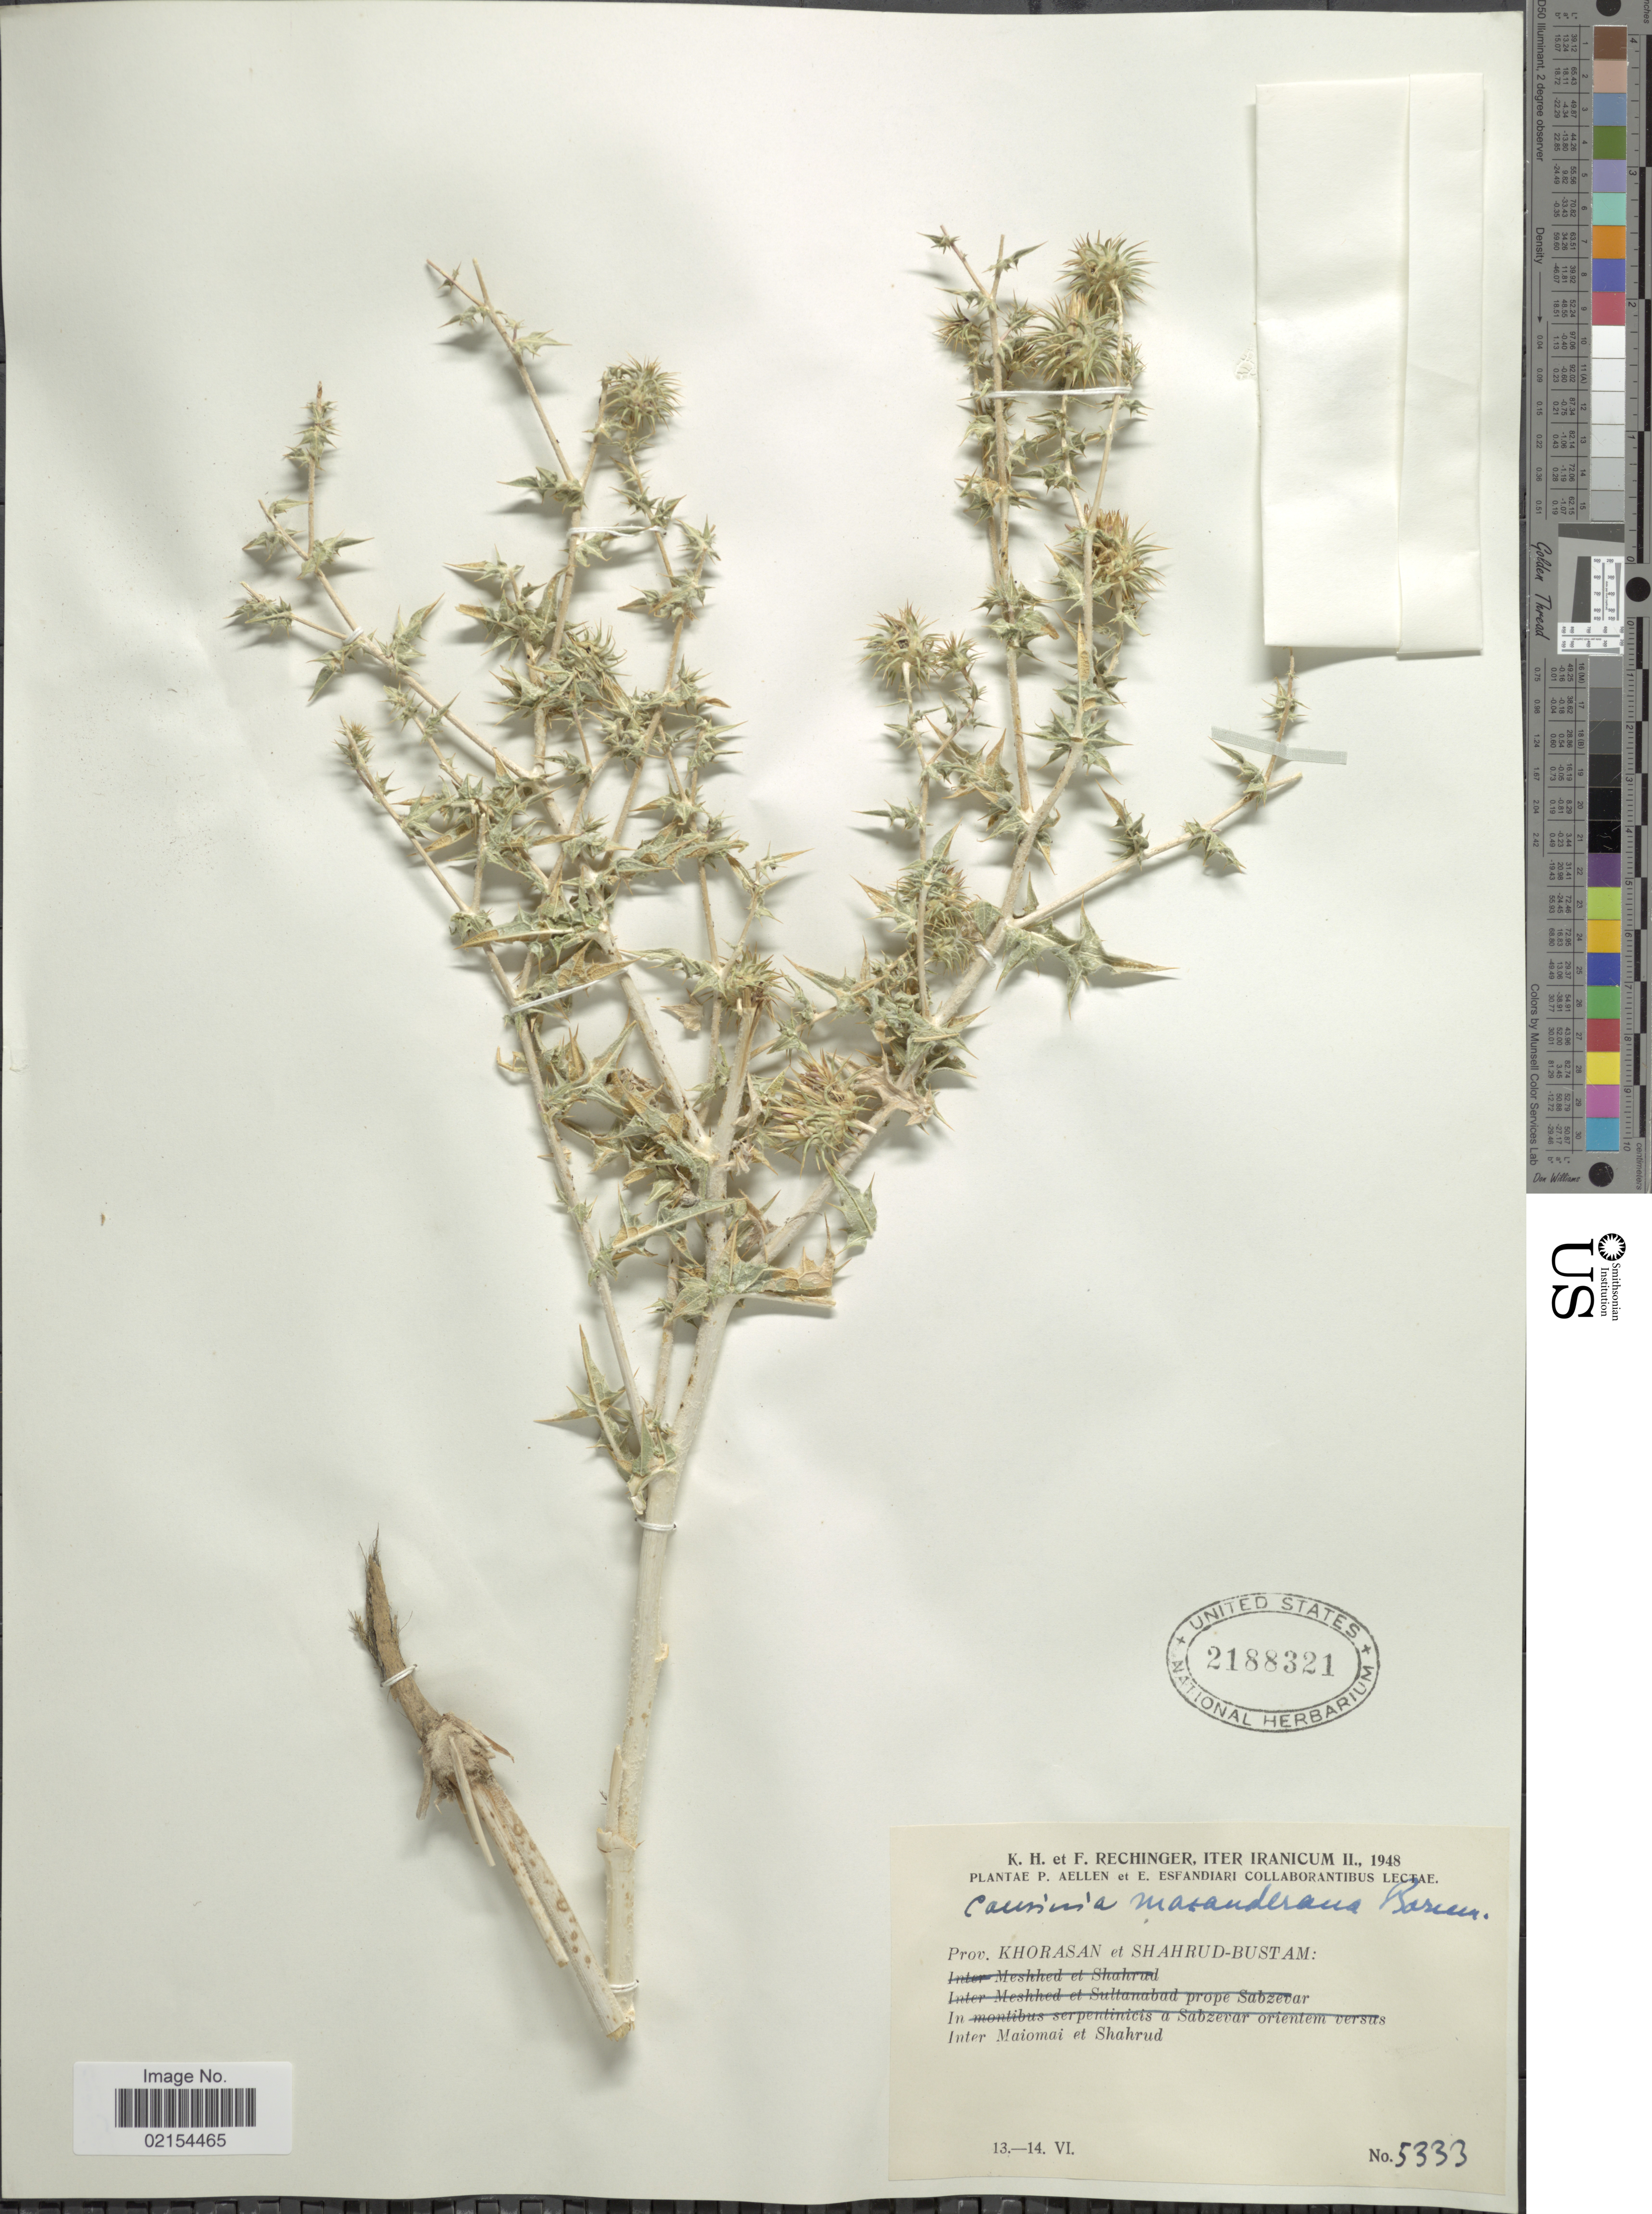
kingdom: Plantae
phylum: Tracheophyta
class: Magnoliopsida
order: Asterales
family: Asteraceae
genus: Cousinia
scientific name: Cousinia trachylepis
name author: Bunge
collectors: K. H. Rechinger & F. Rechinger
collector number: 5333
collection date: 1948-06-13/1948-06-14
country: Iran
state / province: Khorasan [obsolete]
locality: Iter Iranicum, Prov. Khorasan et Shahrud-Bustam: Inter Maiomai et Shahrud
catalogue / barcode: US 2188321